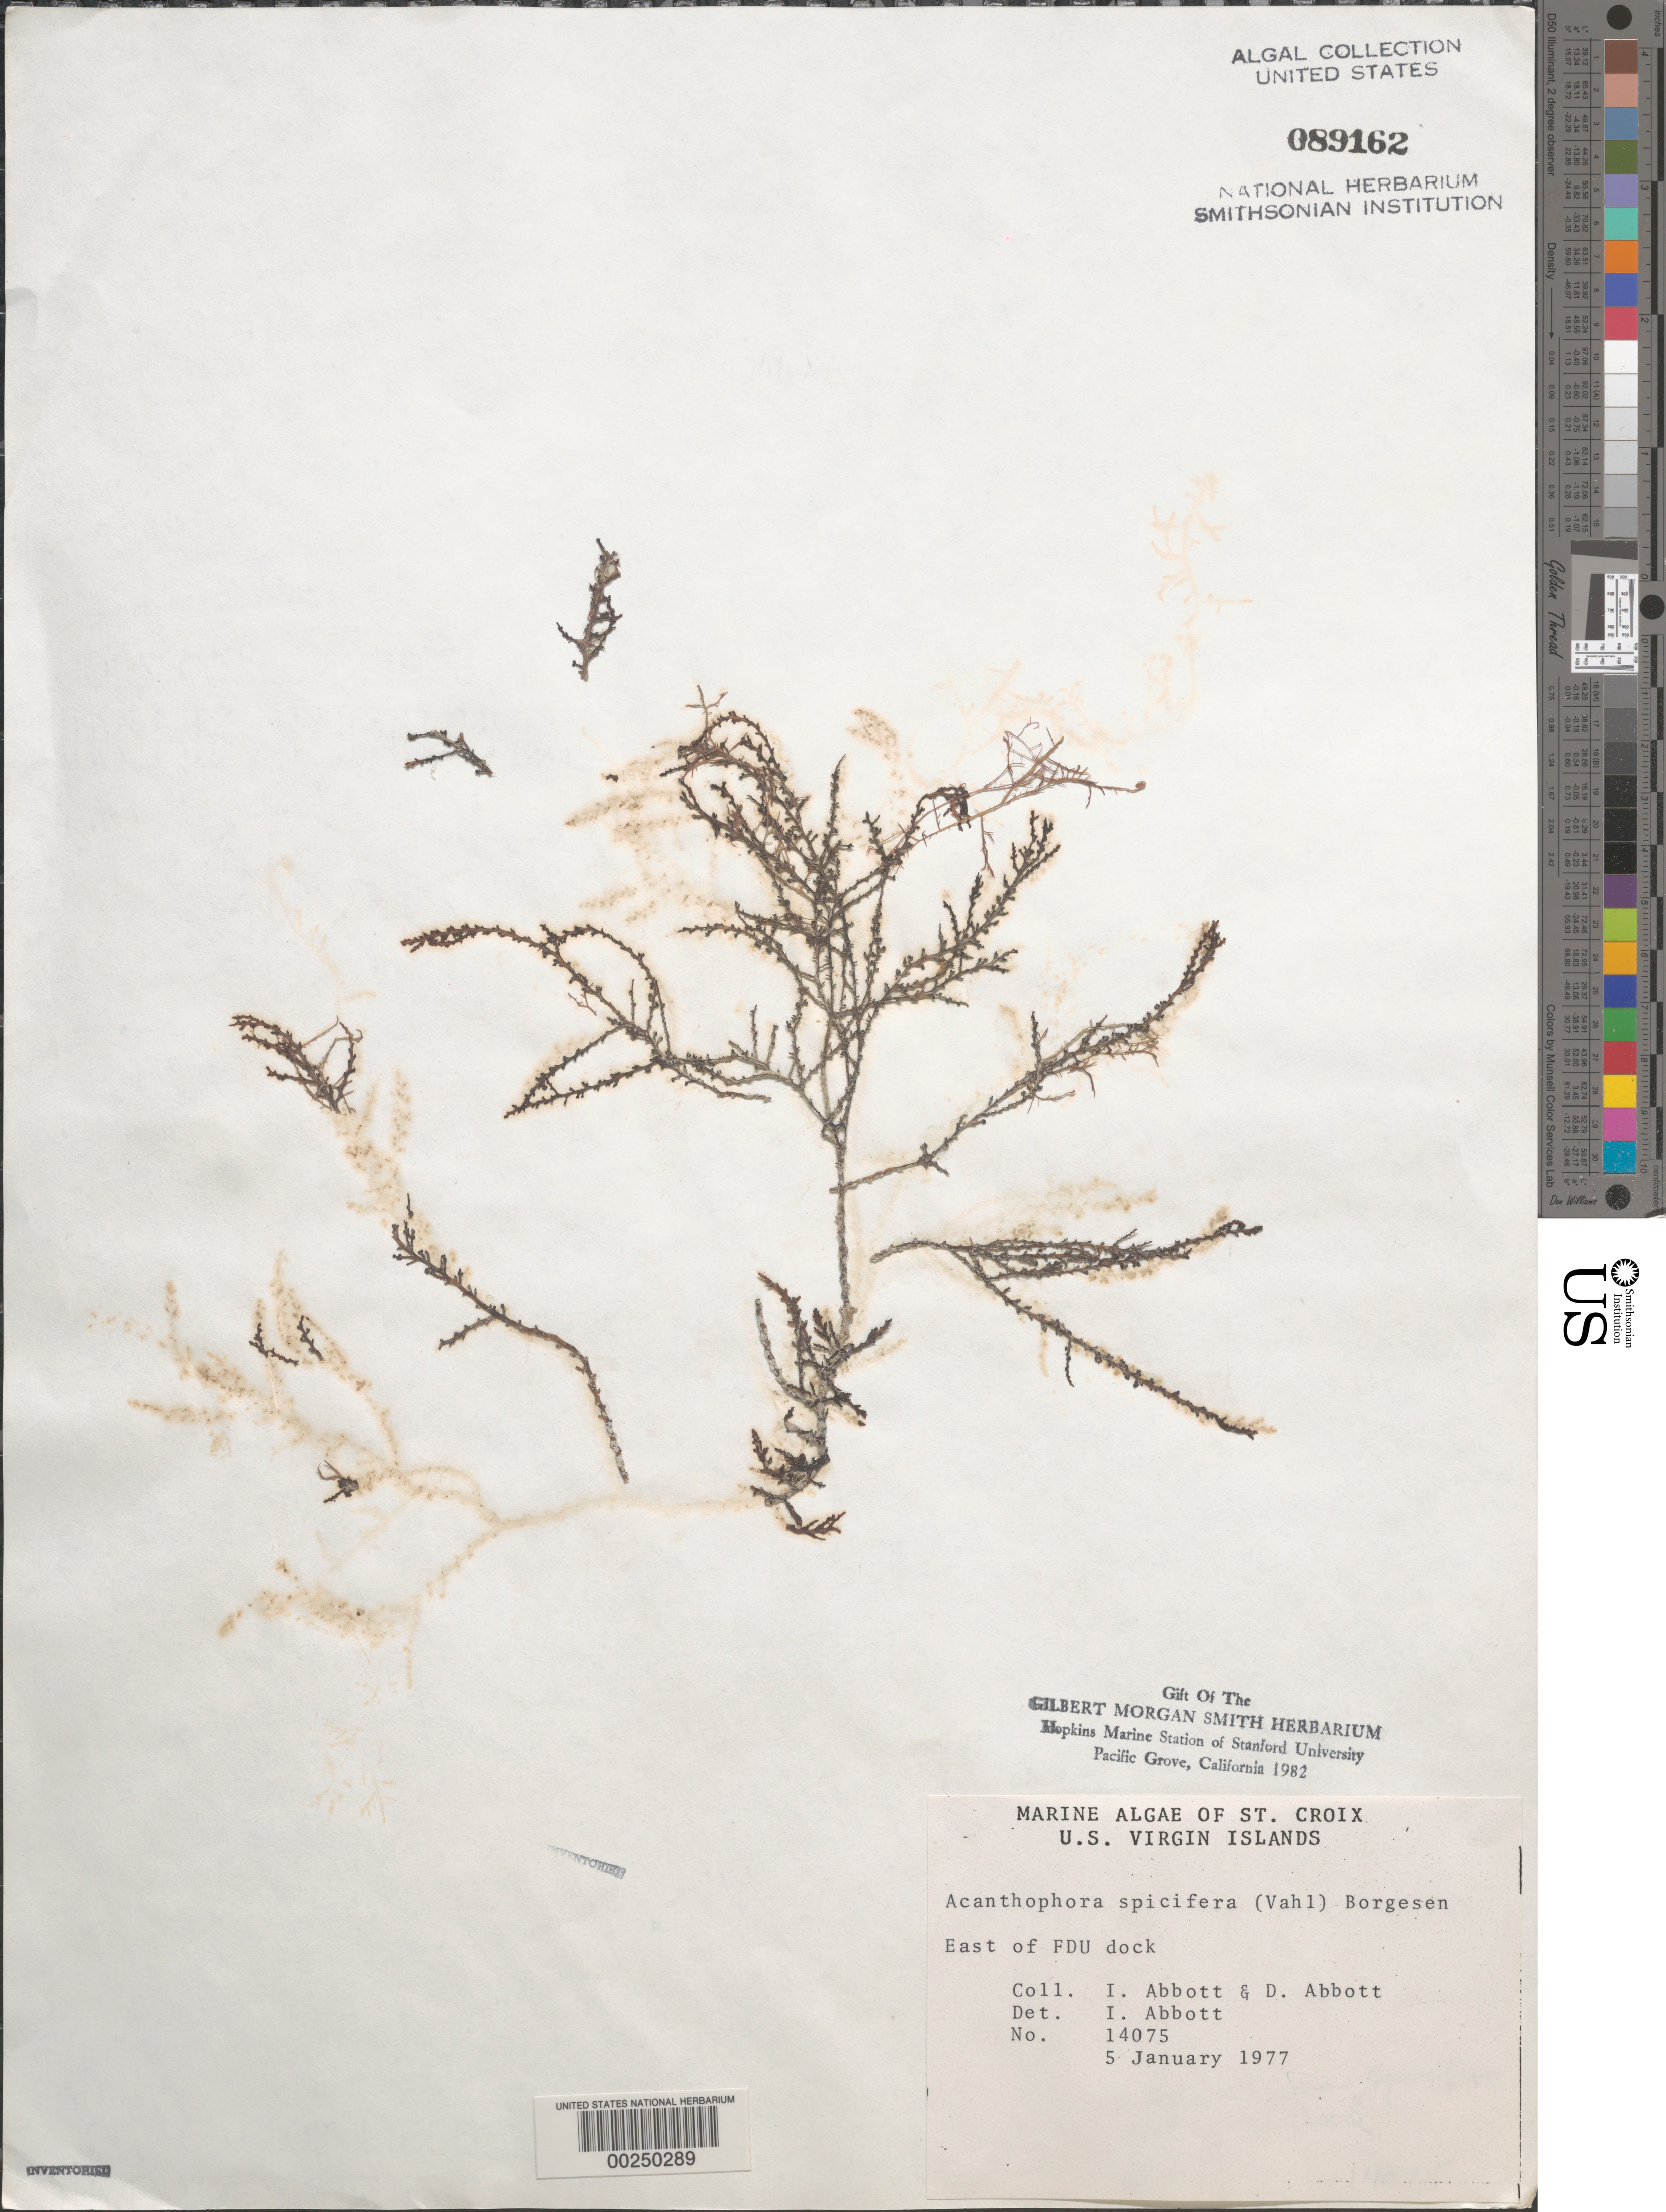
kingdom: Plantae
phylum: Rhodophyta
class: Florideophyceae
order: Ceramiales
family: Rhodomelaceae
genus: Acanthophora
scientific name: Acanthophora spicifera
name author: (Vahl) Børgesen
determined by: Abbott, Isabella A.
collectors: I. A. Abbott & D. P. Abbott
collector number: IAA 14075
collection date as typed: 05 Jan 1977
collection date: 1977-01-05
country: U.S. Virgin Islands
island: St. Croix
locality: East of FDU dock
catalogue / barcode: US 89162